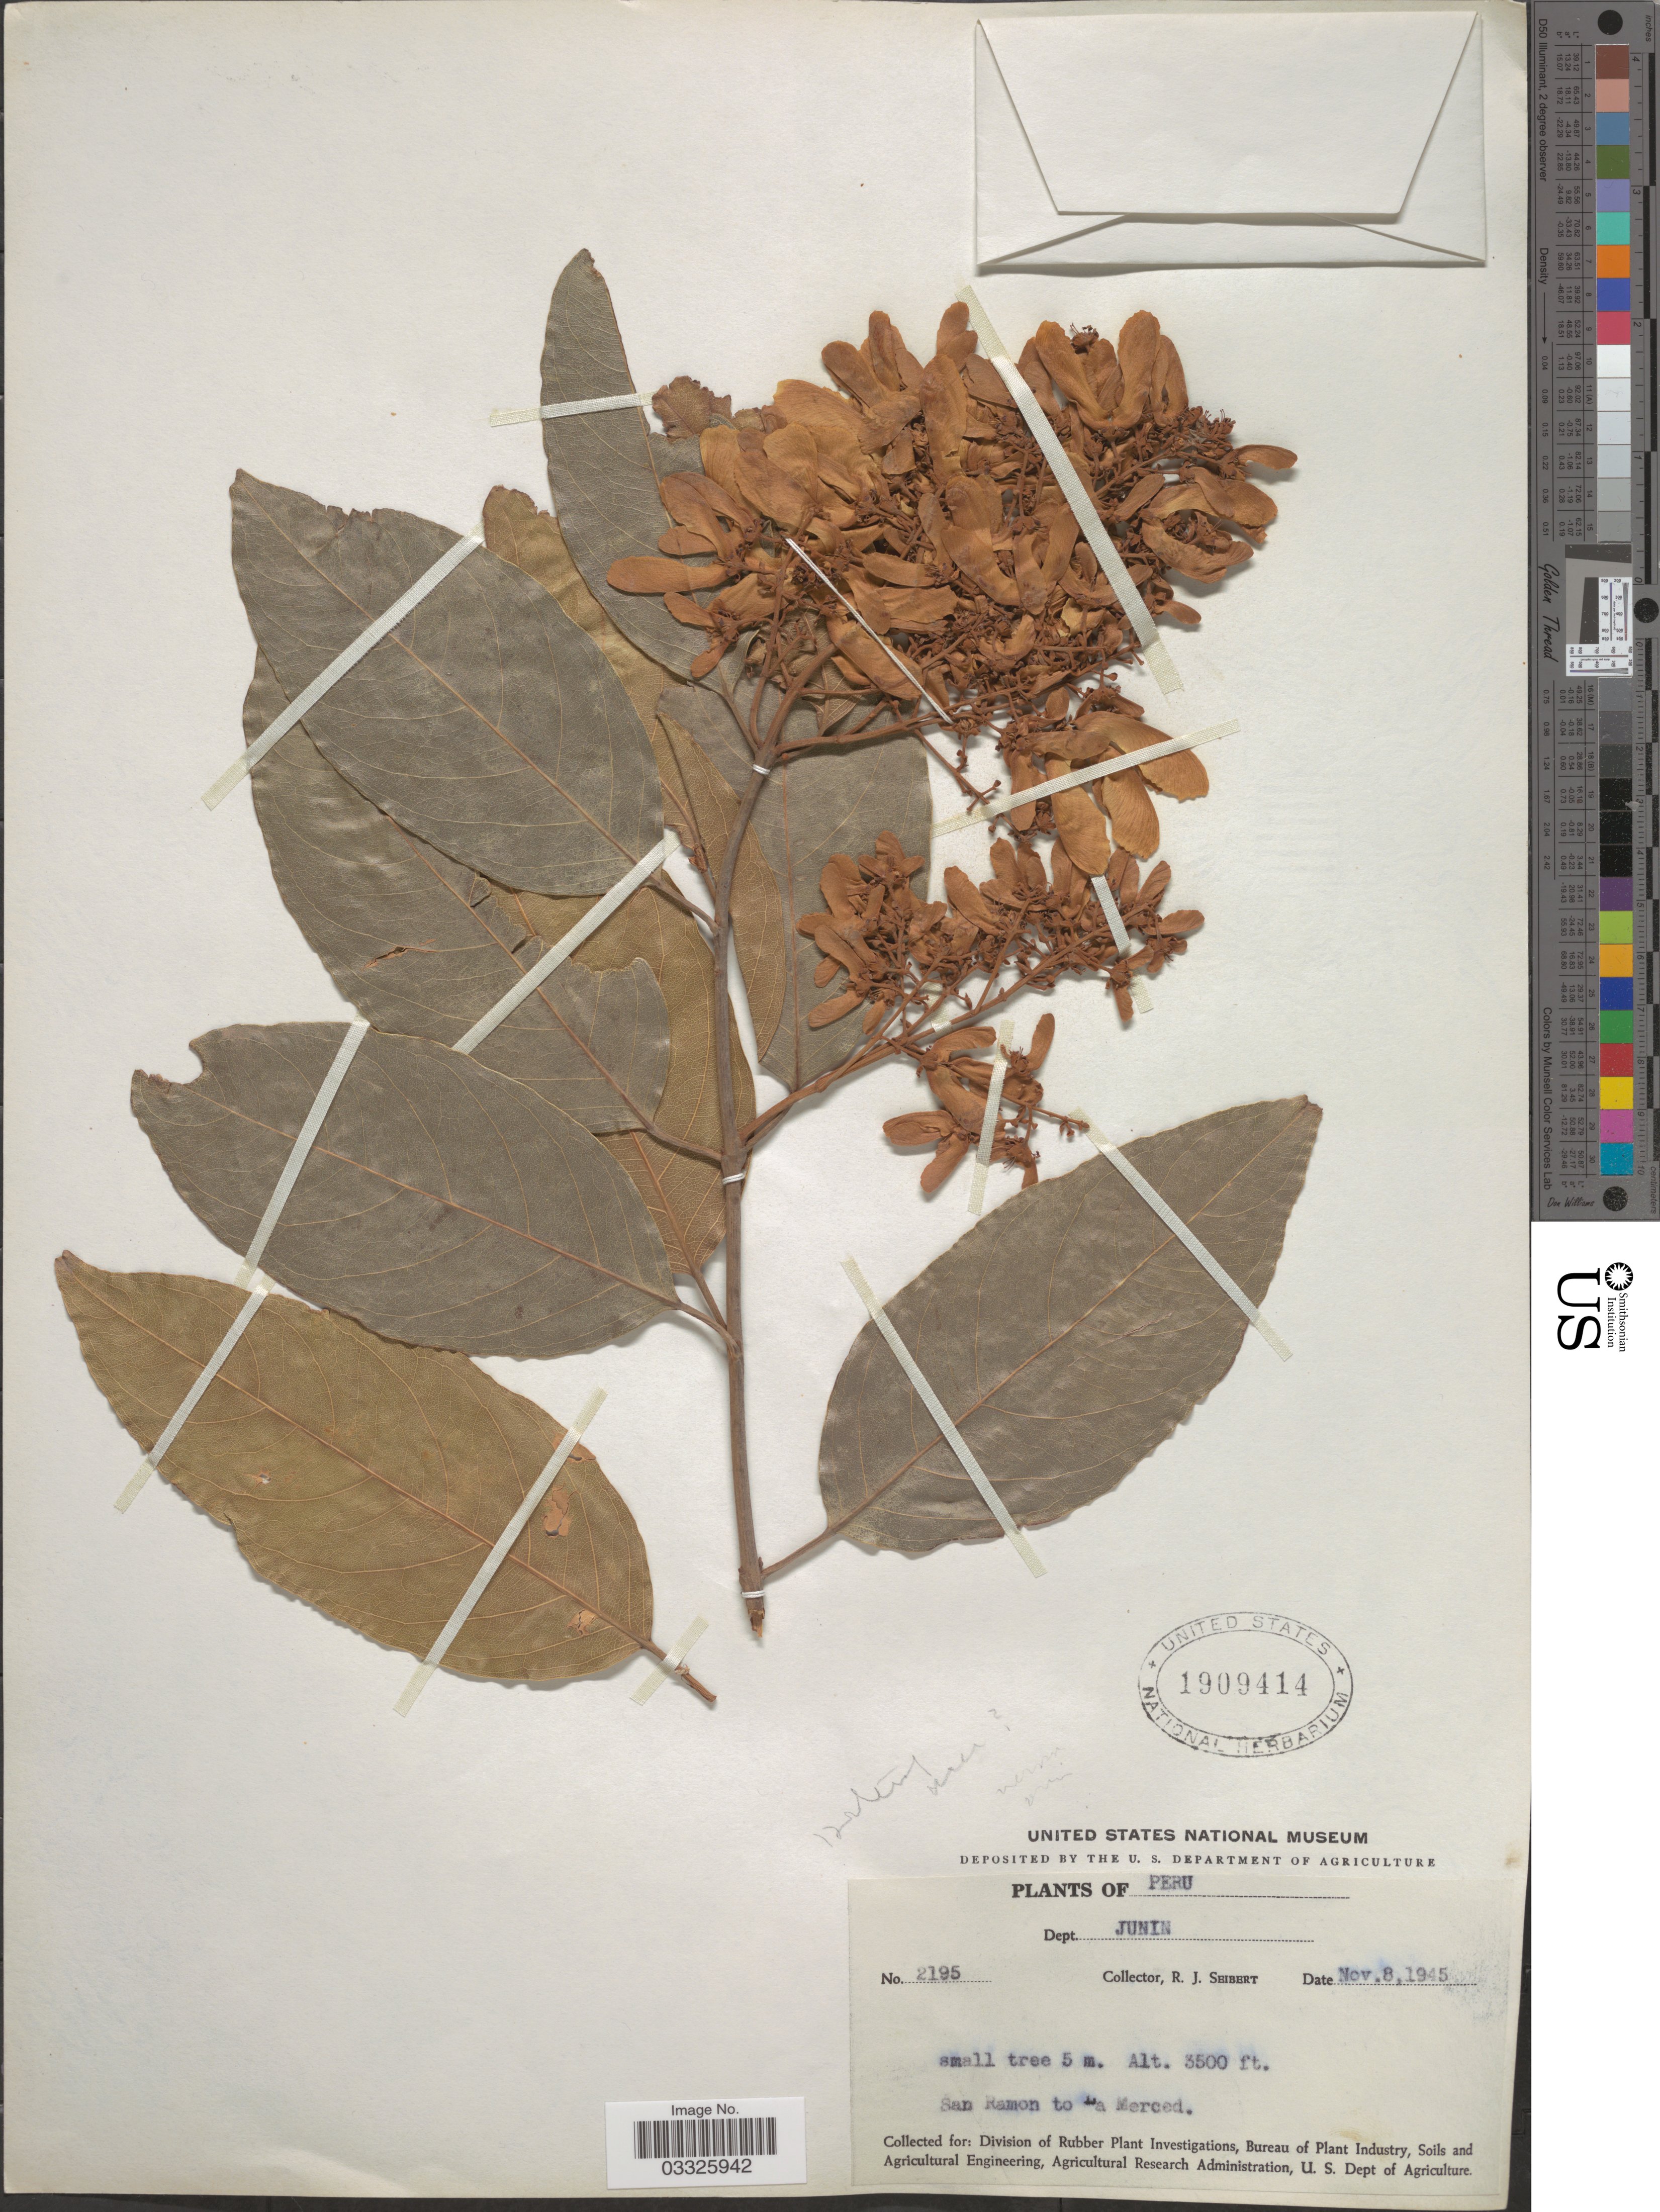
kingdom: Plantae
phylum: Tracheophyta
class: Magnoliopsida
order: Malpighiales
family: Malpighiaceae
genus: Heteropterys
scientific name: Heteropterys laurifolia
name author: (L.) A. Juss.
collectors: R. J. Seibert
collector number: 2195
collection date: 1945-11-08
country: Peru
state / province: Junín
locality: Dept. Junin. San Ramon to La Merced.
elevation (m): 1067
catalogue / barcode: US 1909414